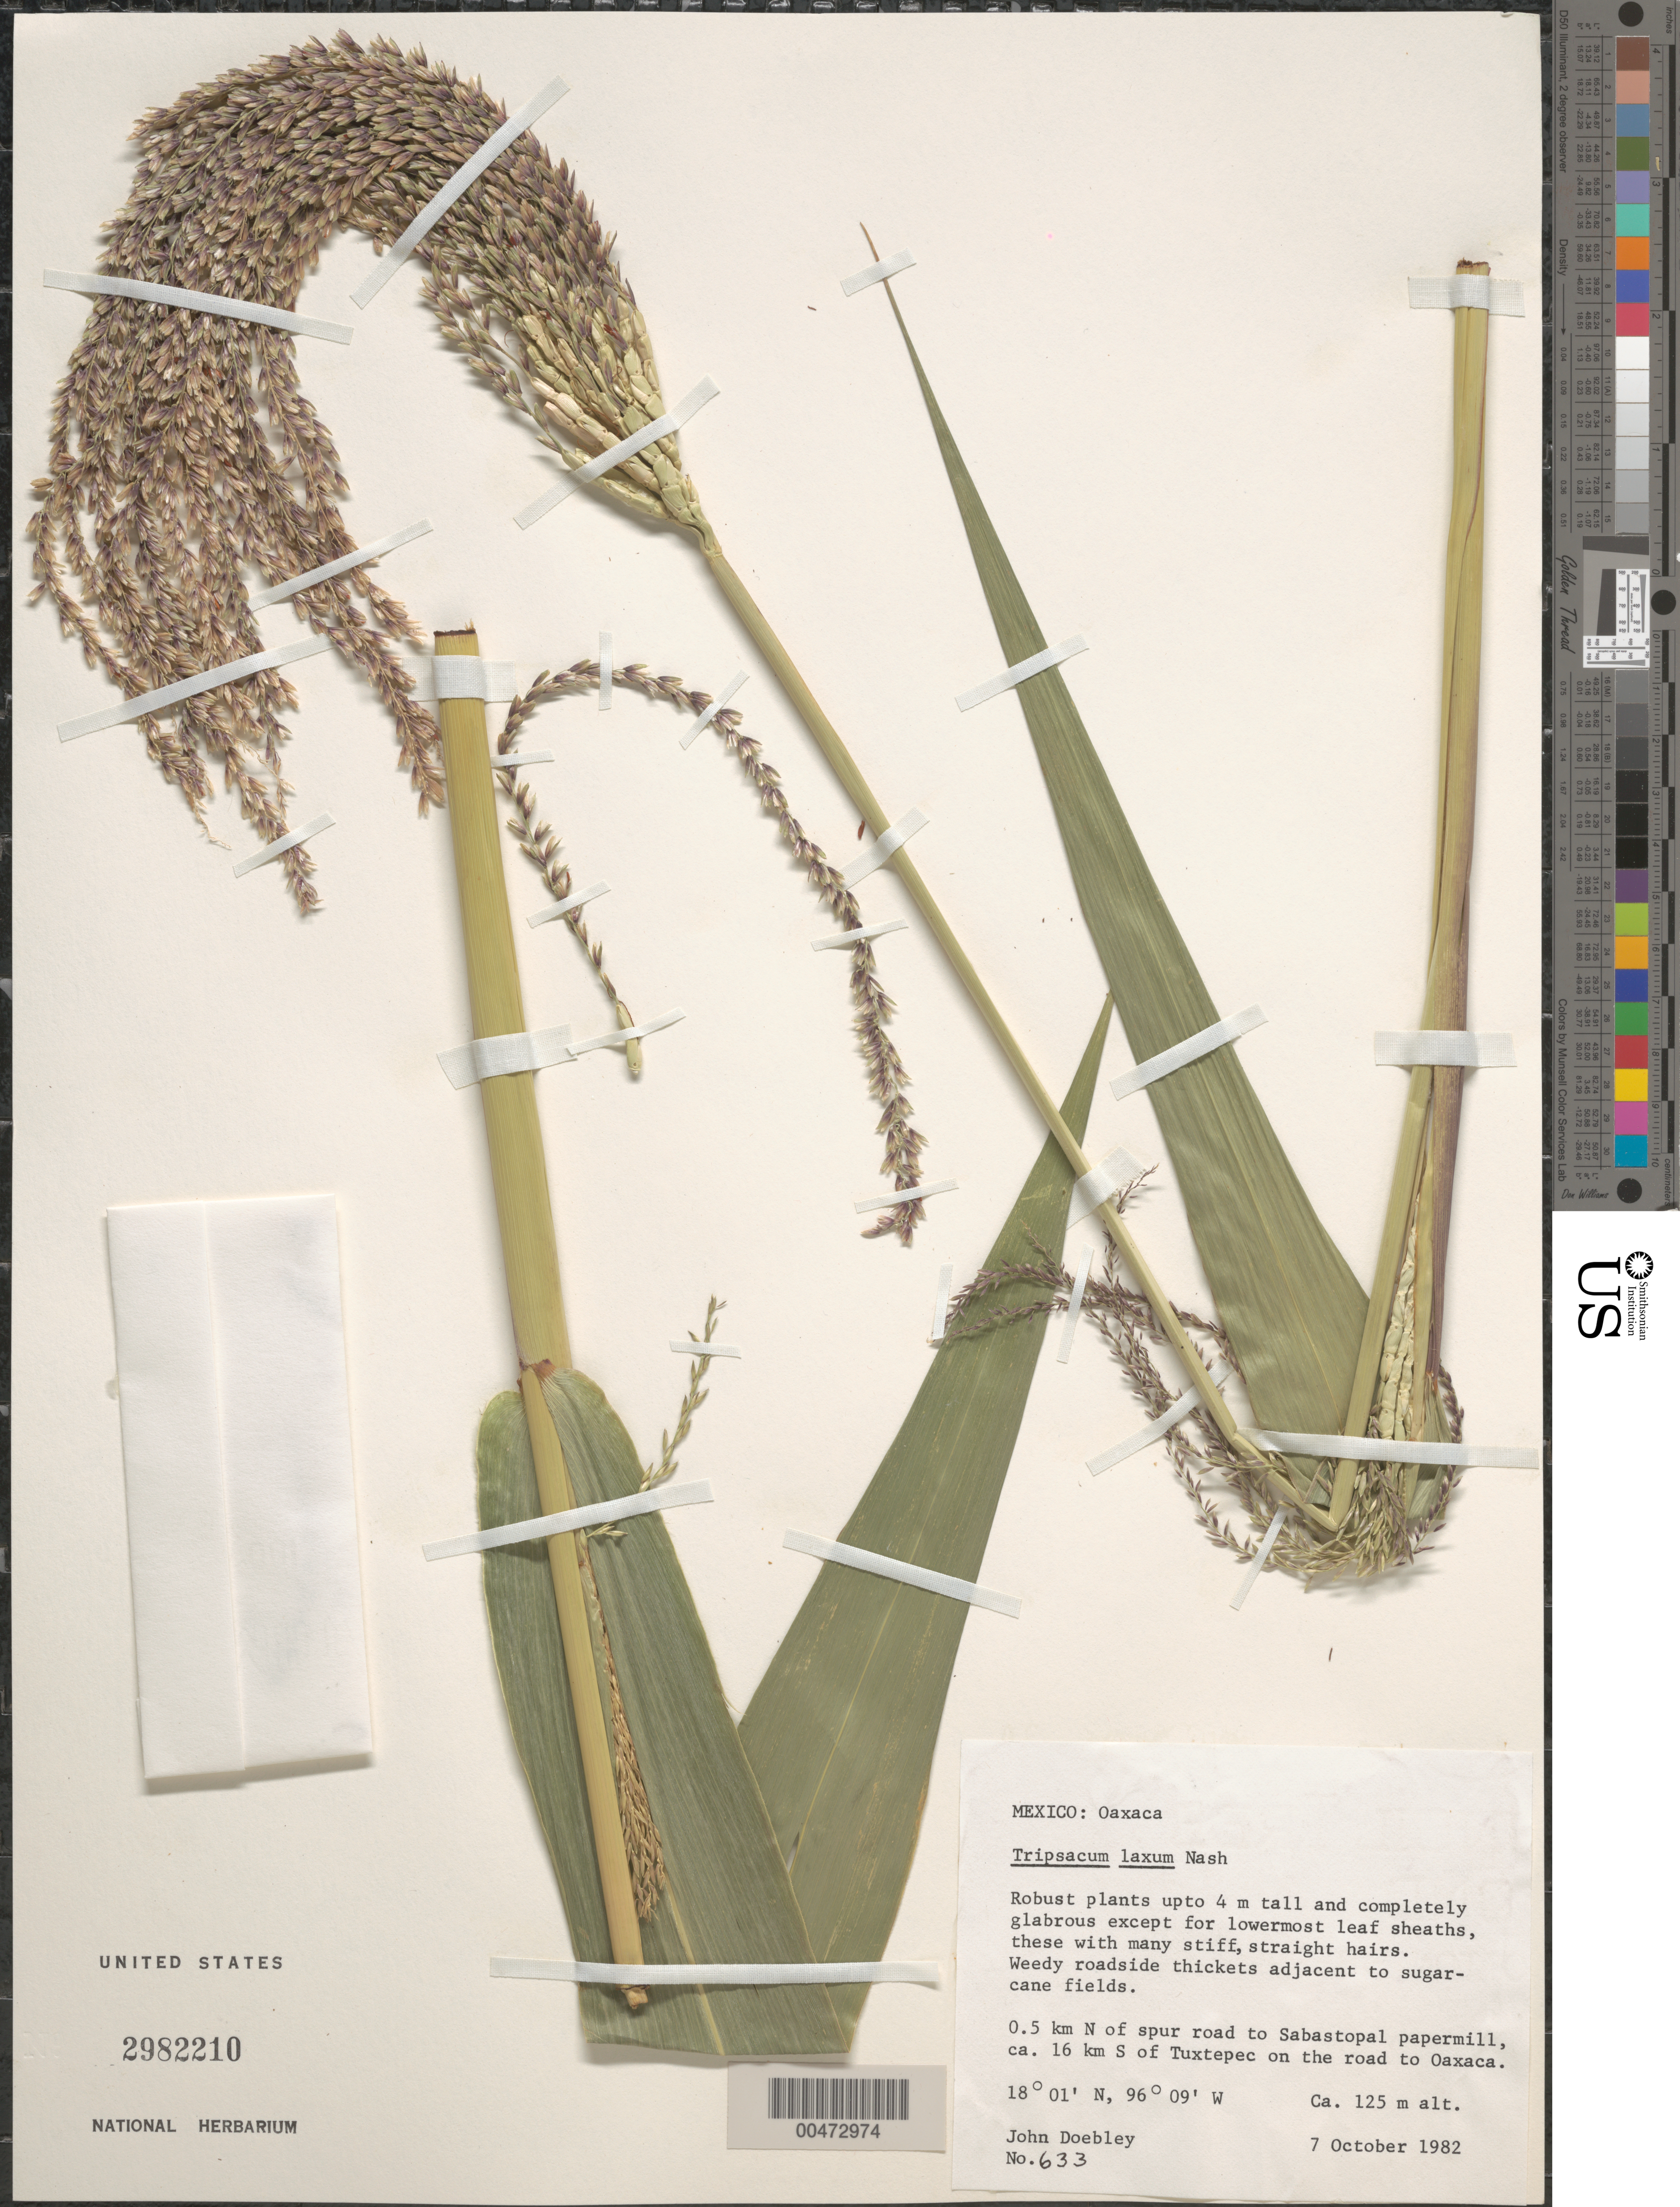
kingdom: Plantae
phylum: Tracheophyta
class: Liliopsida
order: Poales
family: Poaceae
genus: Tripsacum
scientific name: Tripsacum laxum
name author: Nash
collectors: J. F. Doebley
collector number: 633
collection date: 1982-10-07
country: Mexico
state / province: Oaxaca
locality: Weedy roadside thickets adjacent to sugarcane fields. 0.5 km N of spur road to Sabastopal papermill, ca. 16 km S of Tuxtepec on the road to Oaxaca.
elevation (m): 125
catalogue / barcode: US 2982210